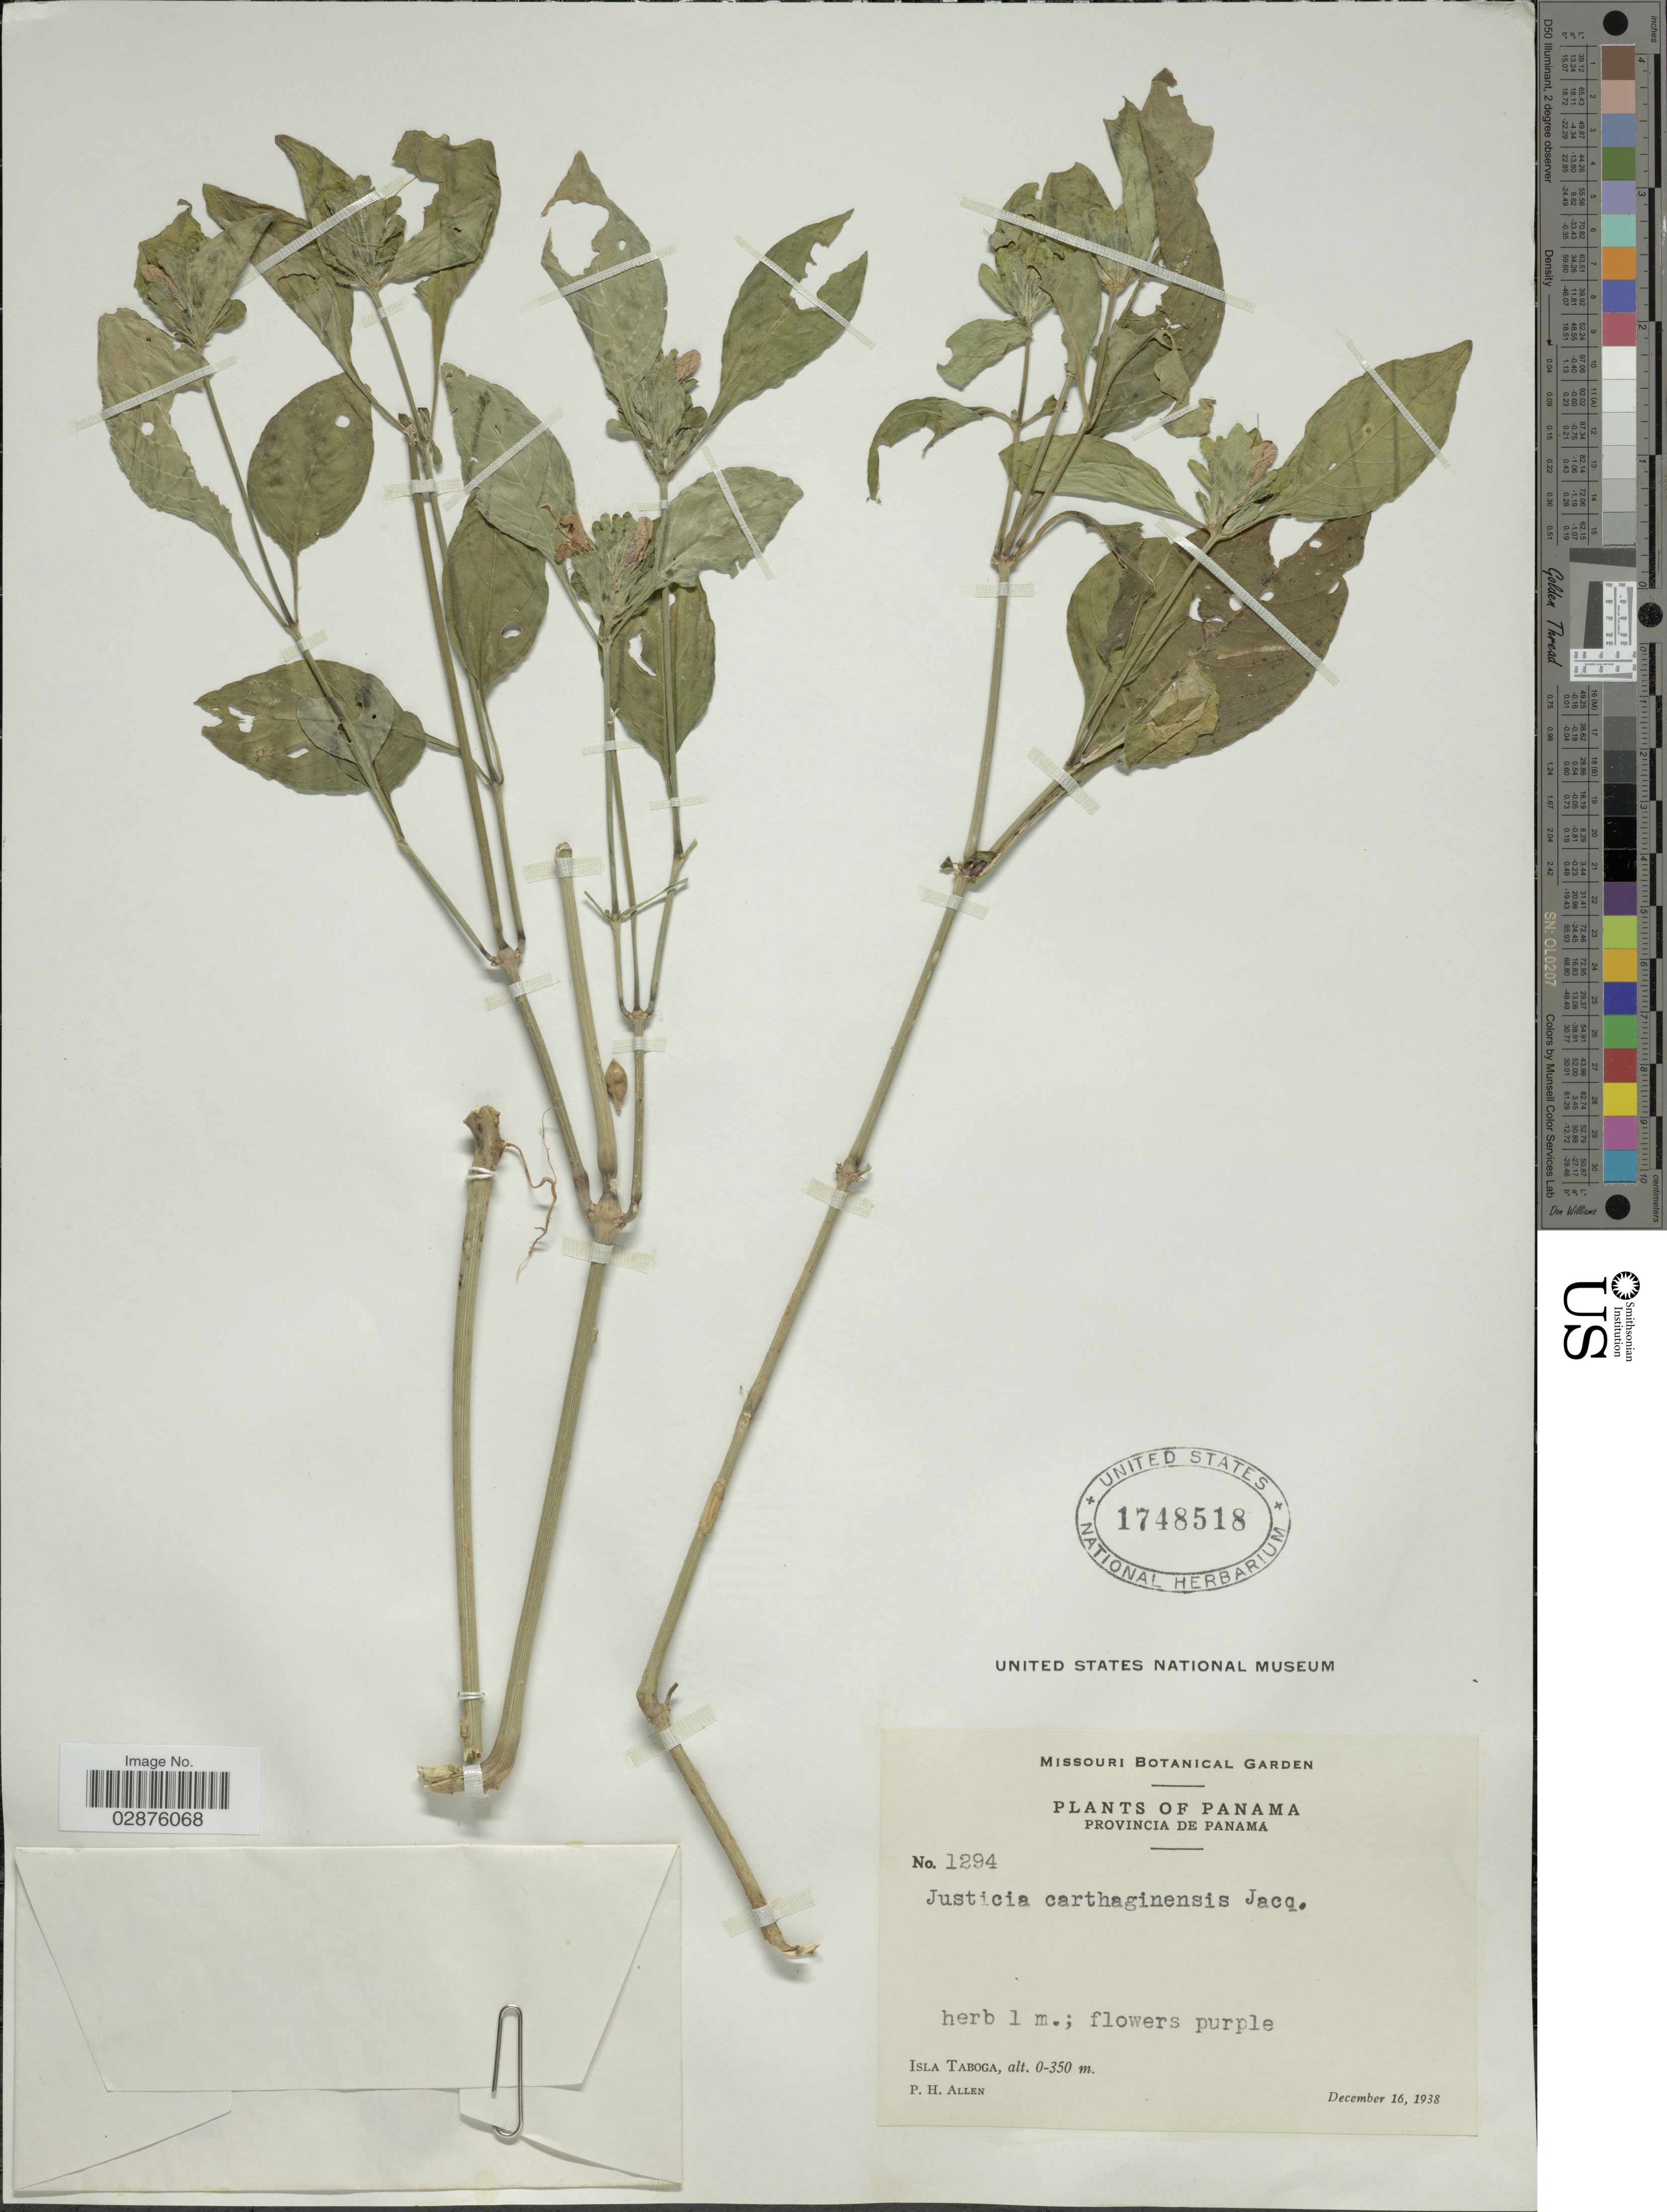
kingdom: Plantae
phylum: Tracheophyta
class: Magnoliopsida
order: Lamiales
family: Acanthaceae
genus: Justicia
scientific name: Justicia carthaginensis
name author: Jacq.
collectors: P. H. Allen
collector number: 1294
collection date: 1938-12-16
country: Panama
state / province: Panamá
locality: Provincia de Panama, Isla Taboga.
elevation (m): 0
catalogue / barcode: US 1748518